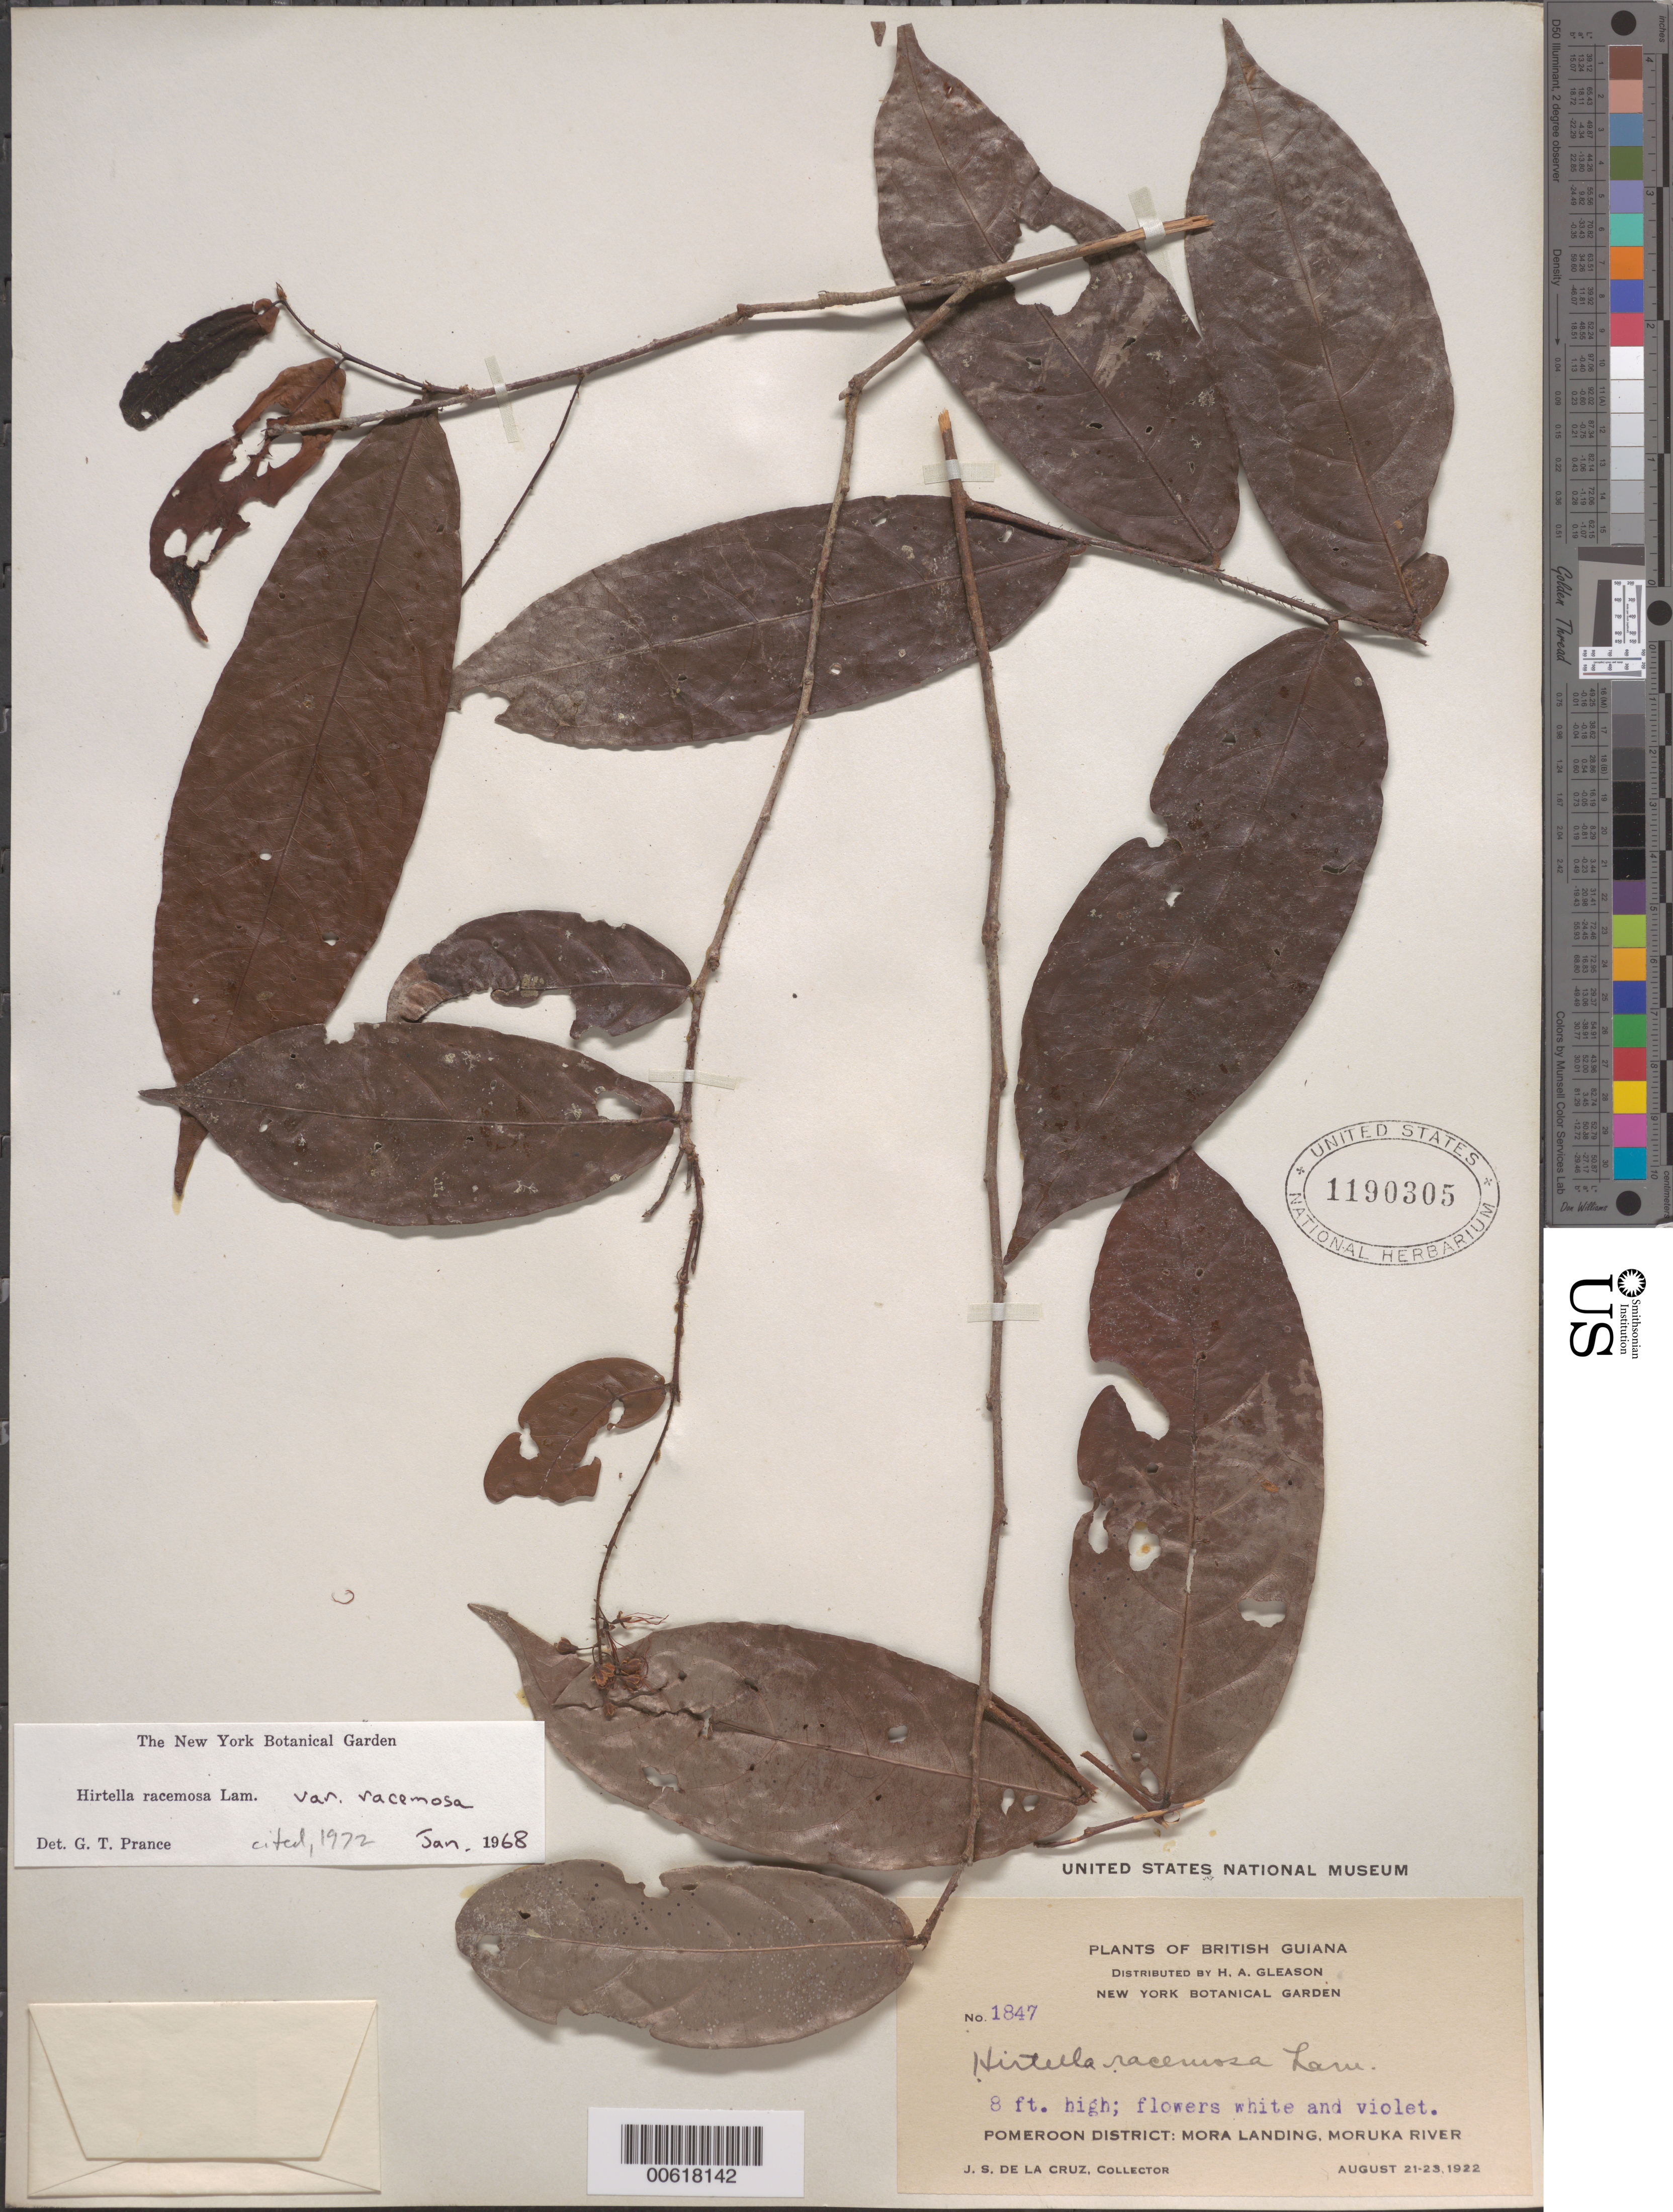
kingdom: Plantae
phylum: Tracheophyta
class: Magnoliopsida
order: Malpighiales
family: Chrysobalanaceae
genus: Hirtella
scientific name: Hirtella racemosa var. racemosa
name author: Lam.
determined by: Prance, G. T.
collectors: J. S. de la Cruz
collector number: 1847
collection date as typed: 21-Aug-22 to 23-Aug-22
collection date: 1922-08-21/1922-08-23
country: Guyana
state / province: Barima-Waini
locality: Mora Landing, Moruka R., Pomeroon Dist.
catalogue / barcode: US 1190305